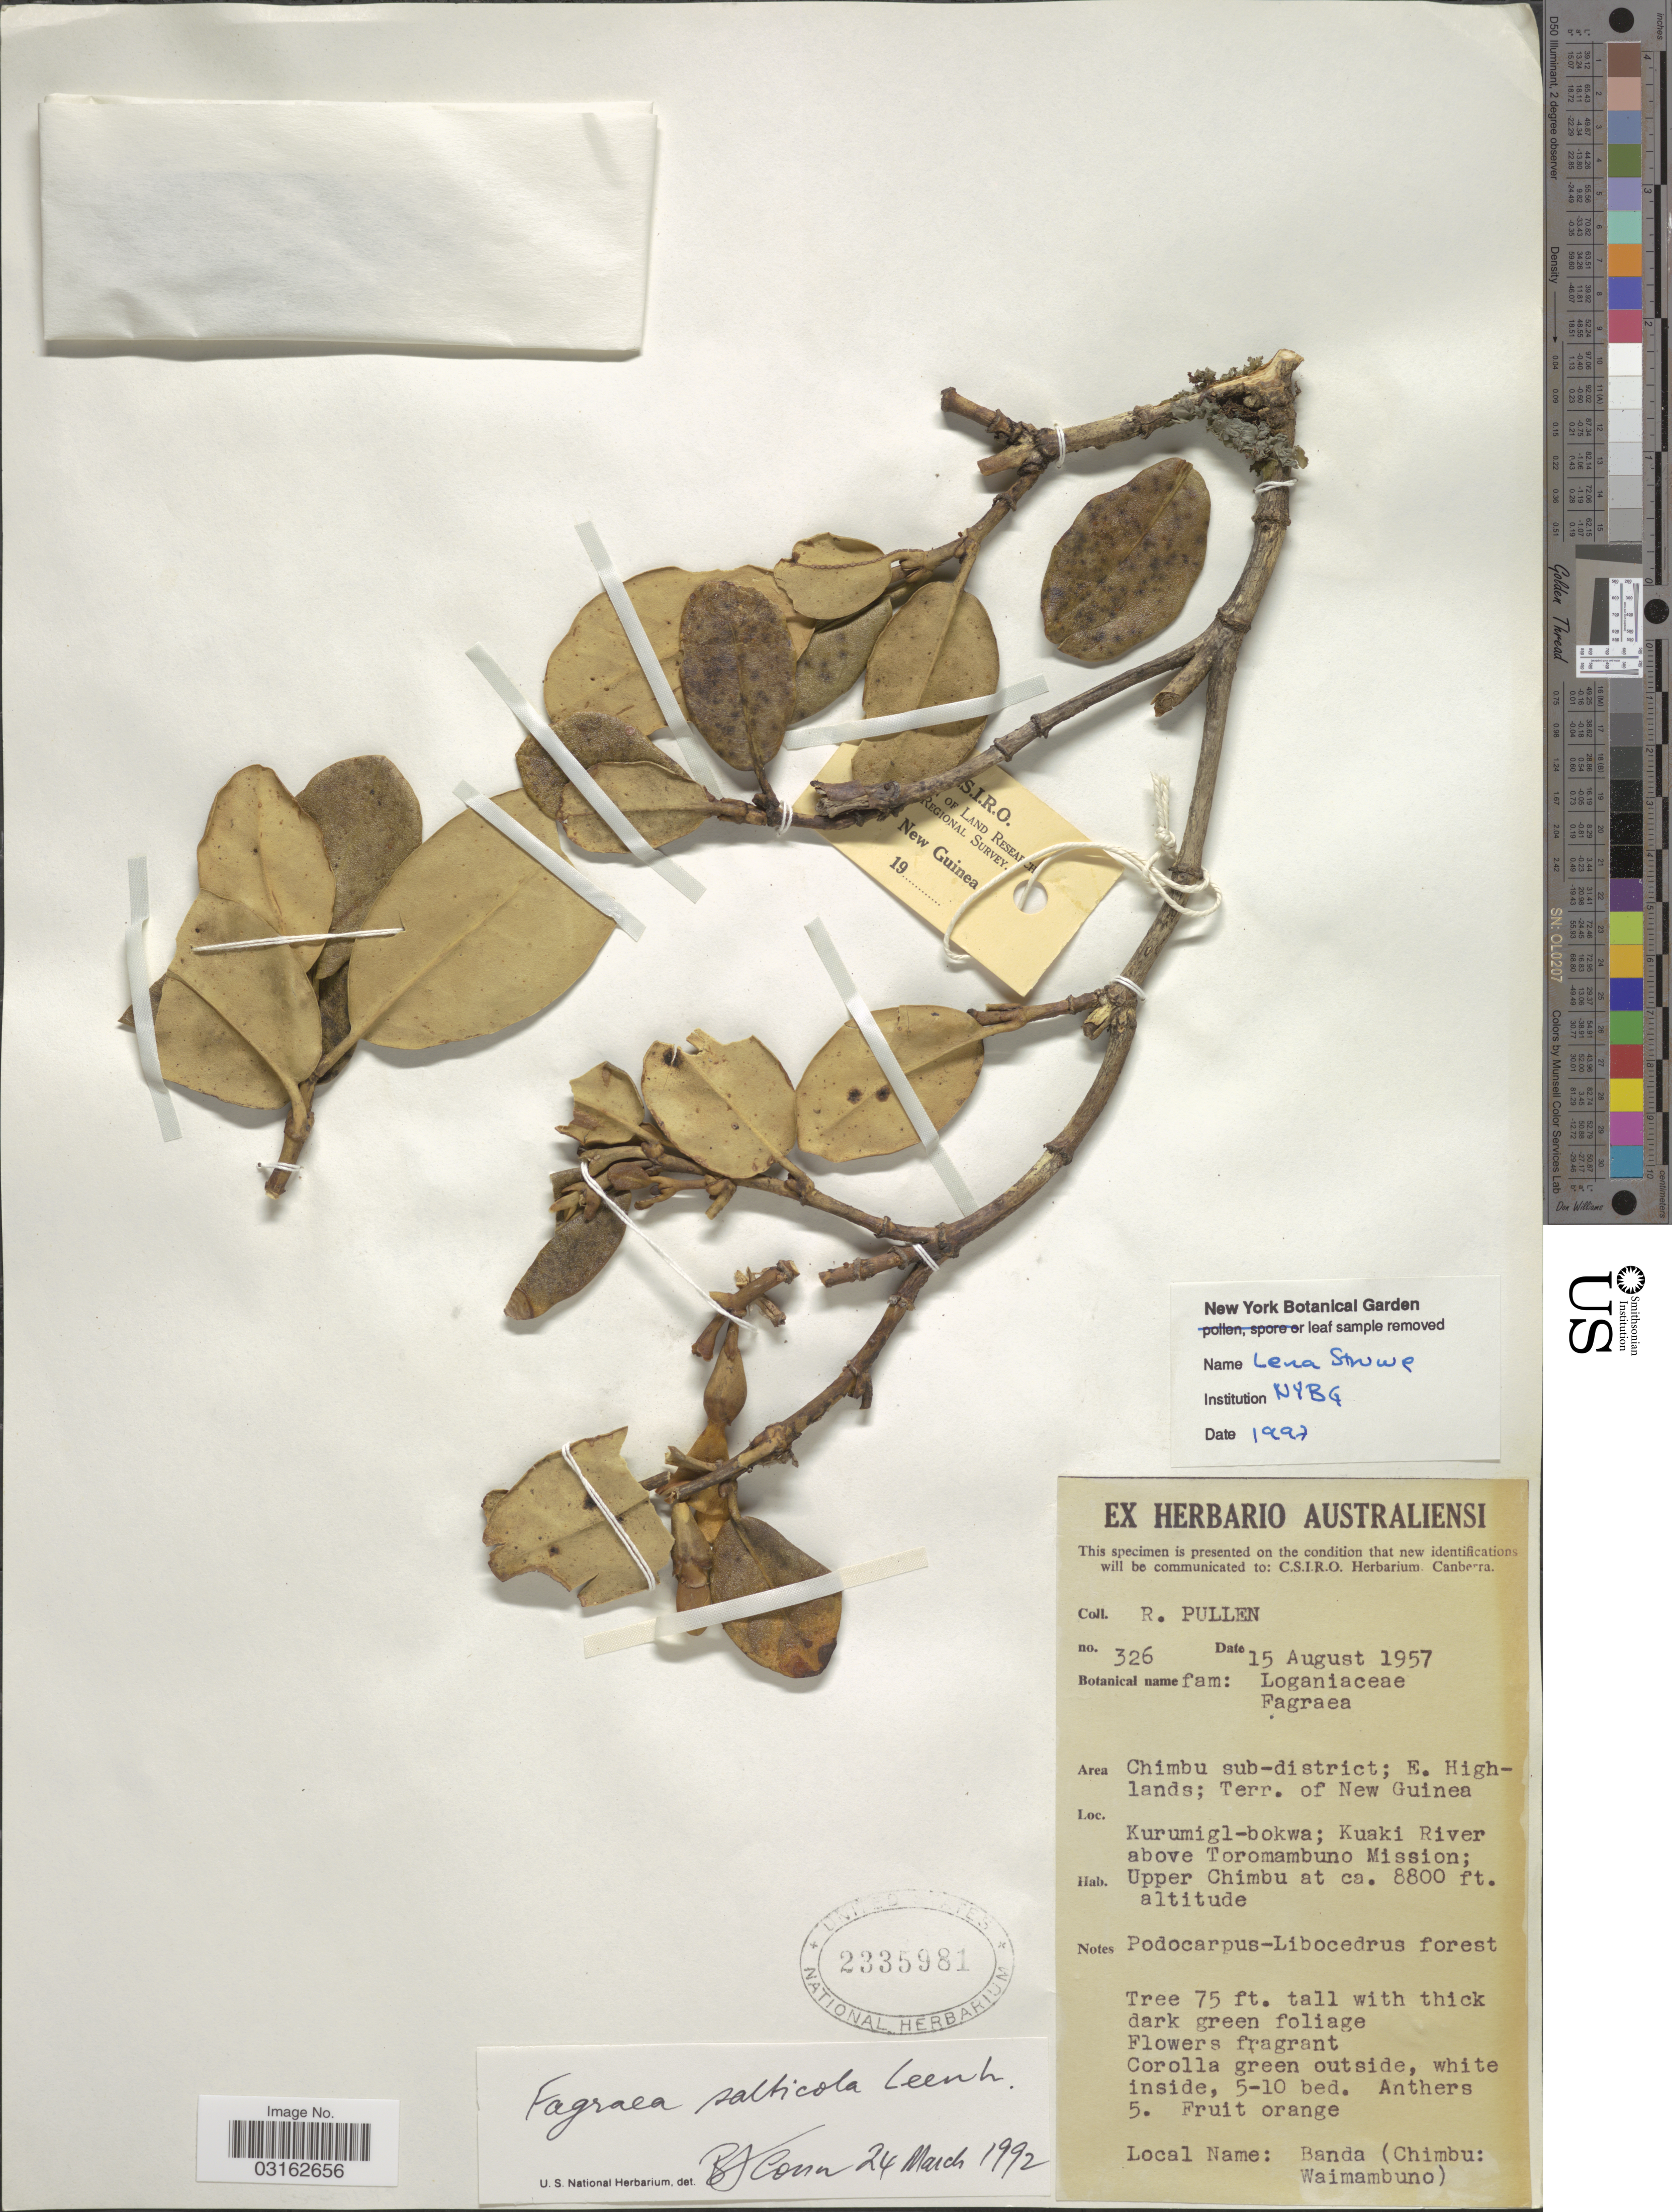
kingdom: Plantae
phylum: Tracheophyta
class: Magnoliopsida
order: Gentianales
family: Gentianaceae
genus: Fagraea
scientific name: Fagraea salticola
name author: Leenh.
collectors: R. Pullen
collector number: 326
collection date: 1957-08-15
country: Papua New Guinea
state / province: Chimbu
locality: Chimbu sub-district; E. Highlands; Terr. of New Guinea, Kurumigl-bokwa; Kuaki River above Toromambuno Mission, Upper Chimbu.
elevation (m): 2682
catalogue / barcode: US 2335981